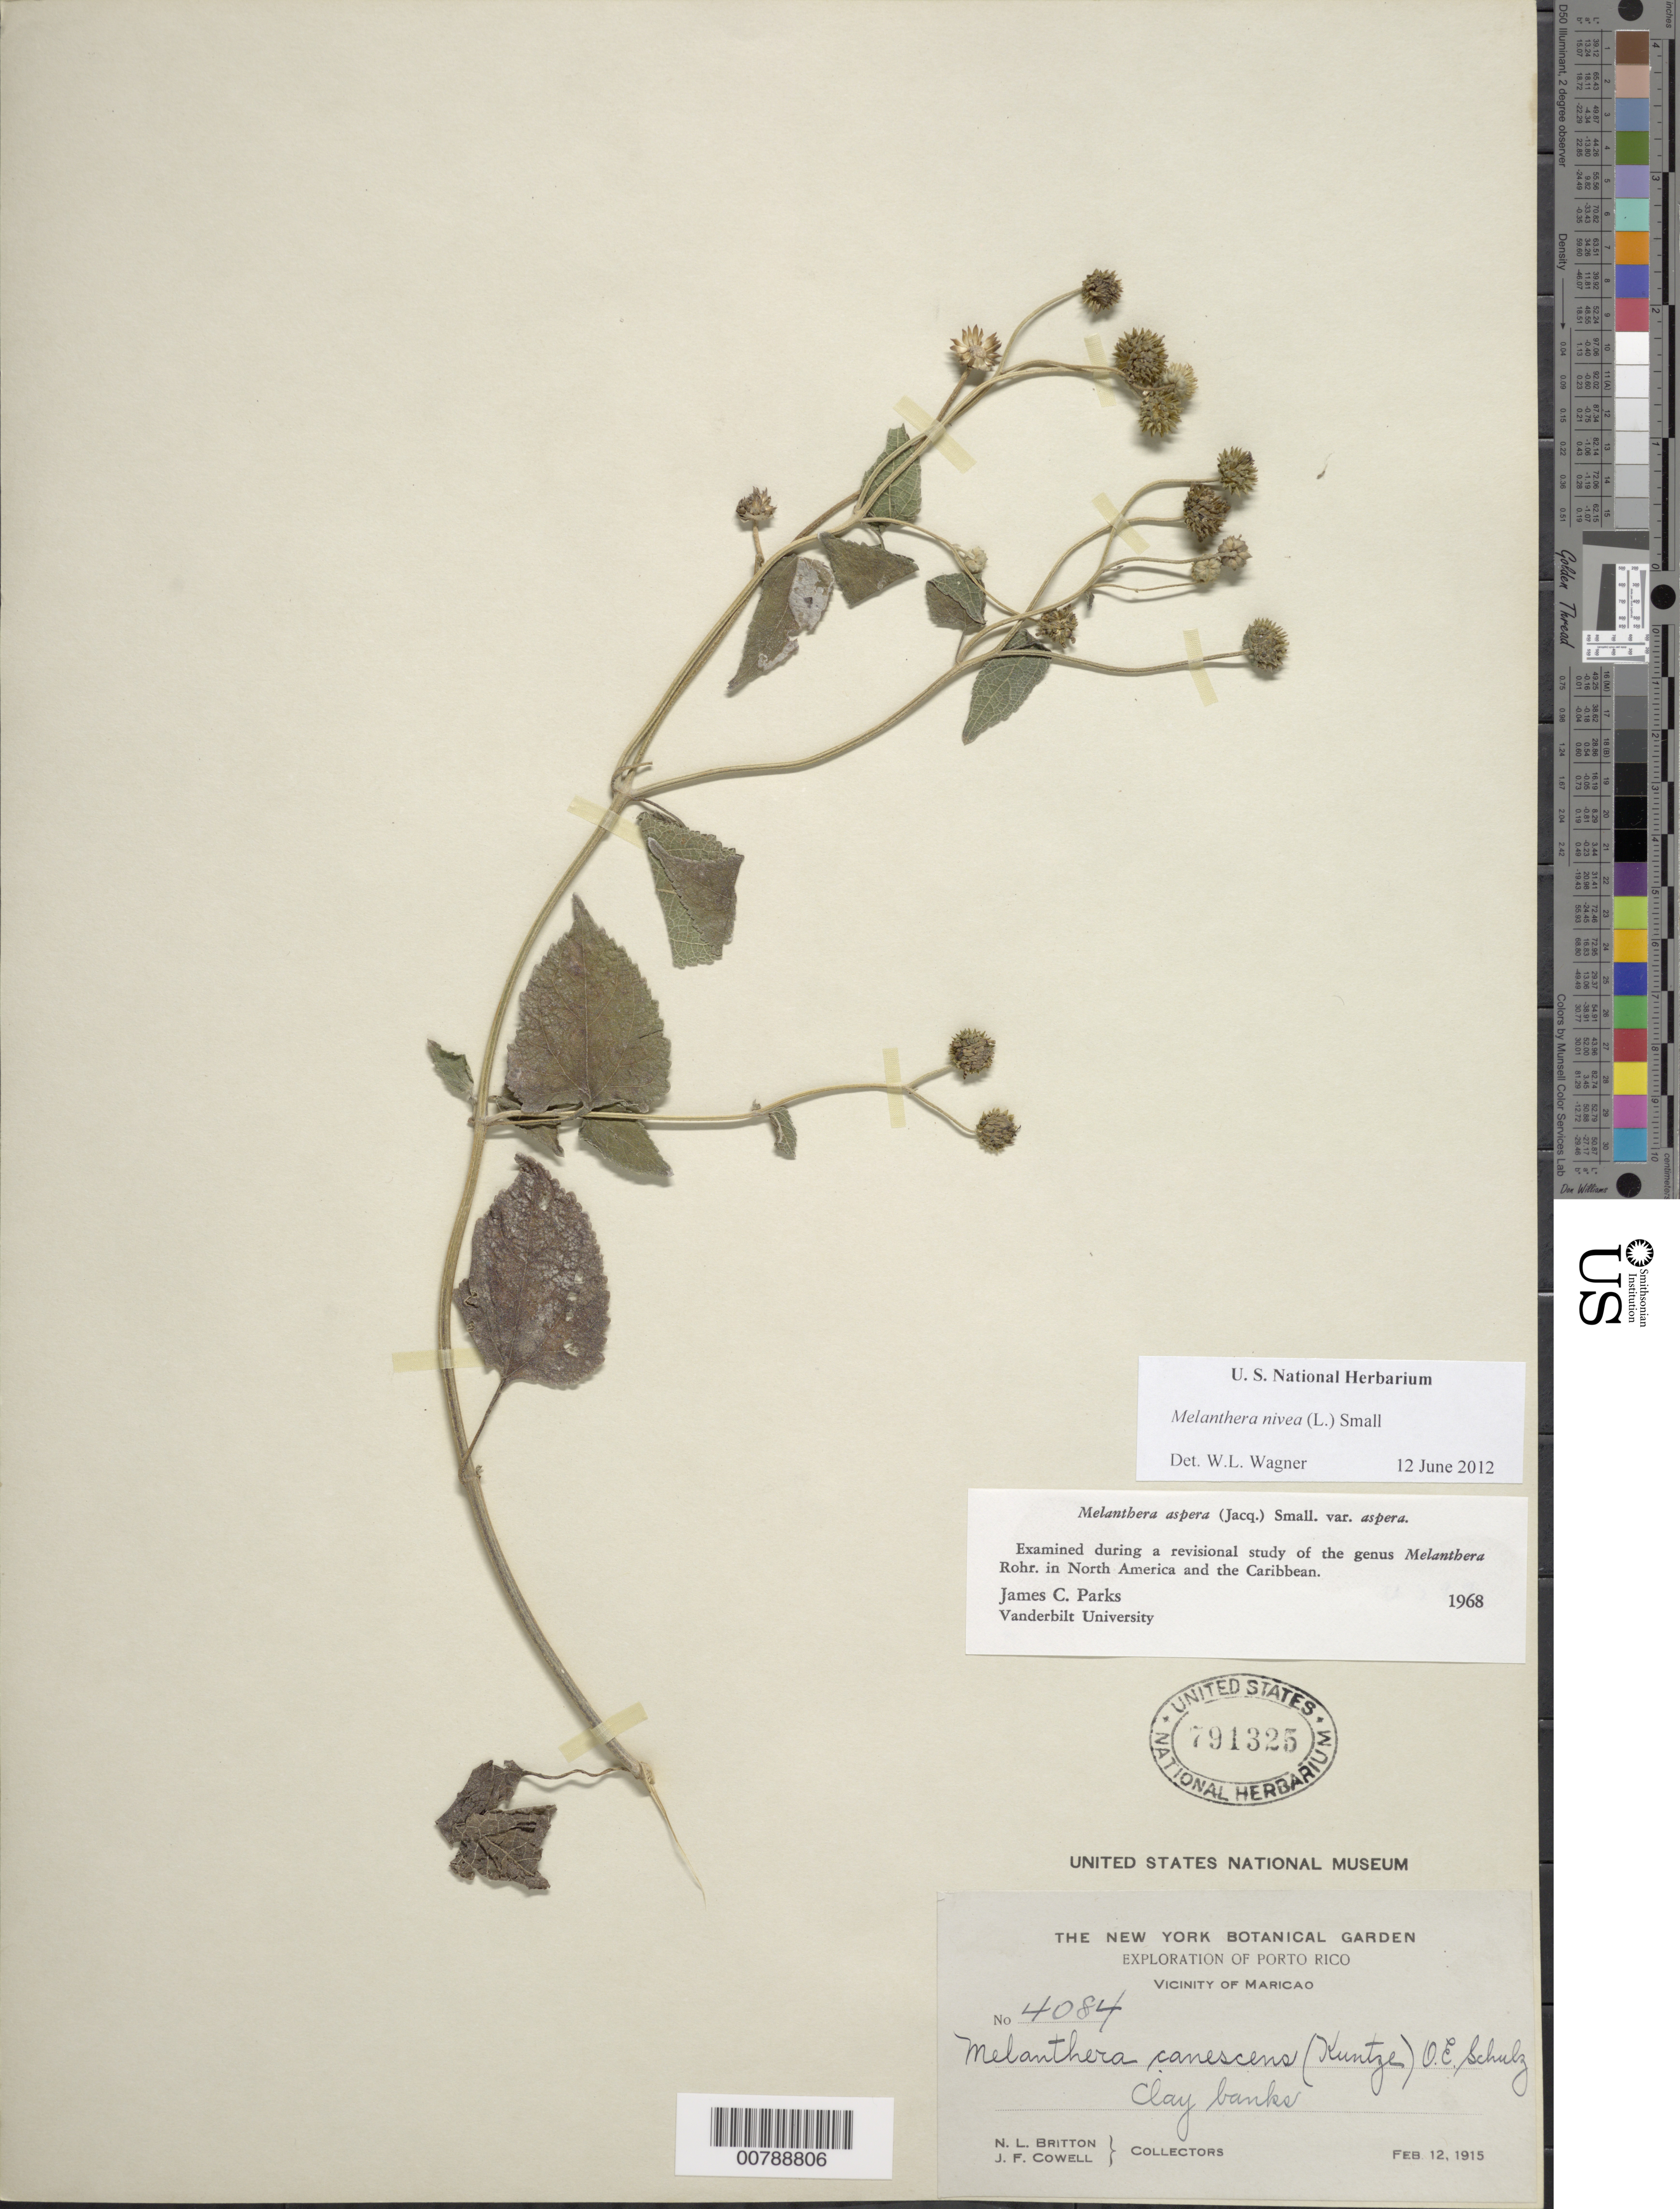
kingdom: Plantae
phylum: Tracheophyta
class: Magnoliopsida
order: Asterales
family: Asteraceae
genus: Melanthera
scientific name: Melanthera nivea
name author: (L.) Small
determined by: Parks, J. C.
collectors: N. Britton & J. F. Cowell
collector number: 4084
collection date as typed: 12 Feb 1915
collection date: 1915-02-12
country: Puerto Rico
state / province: Maricao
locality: Vicinity of Maricao, clay banks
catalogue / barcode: US 791325